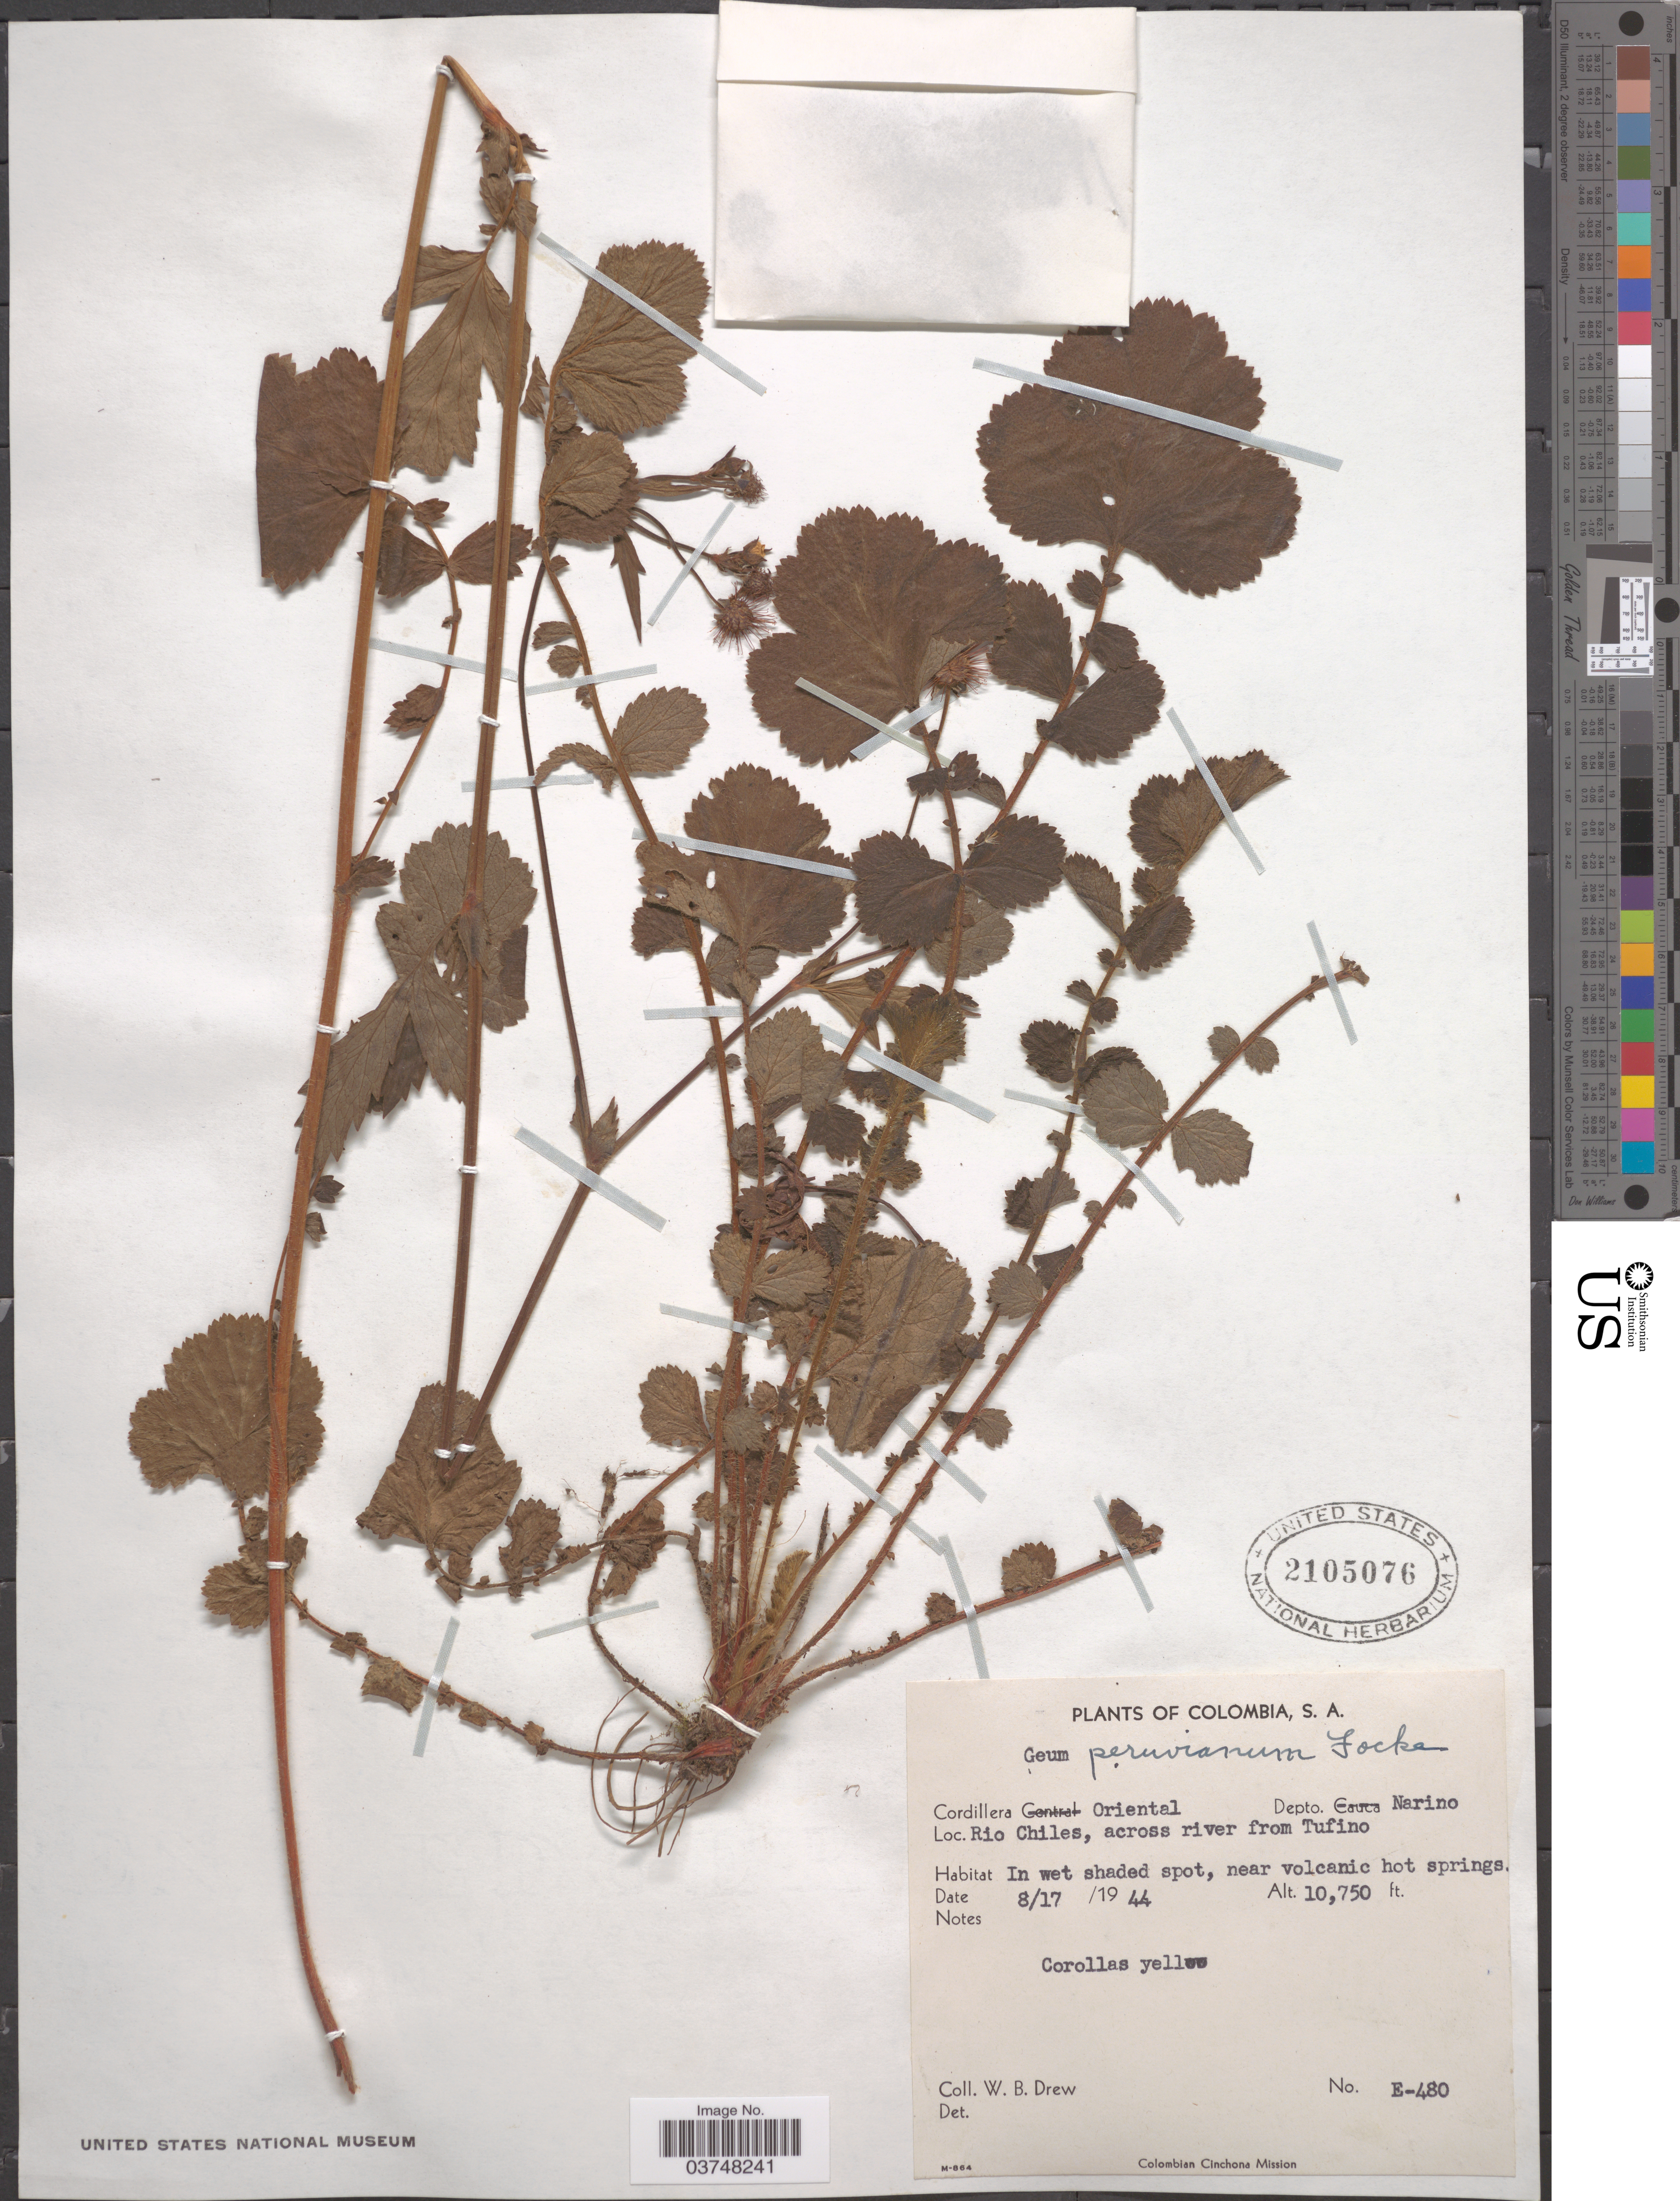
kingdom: Plantae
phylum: Tracheophyta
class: Magnoliopsida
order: Rosales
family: Rosaceae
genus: Geum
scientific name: Geum peruvianum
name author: Focke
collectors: W. B. Drew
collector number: E-480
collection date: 1944-08-17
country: Colombia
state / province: Nariño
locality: Cordillera Oriental. Depto. Narino. Rio Chiles, across river from Tufino.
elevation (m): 3277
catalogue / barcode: US 2105076